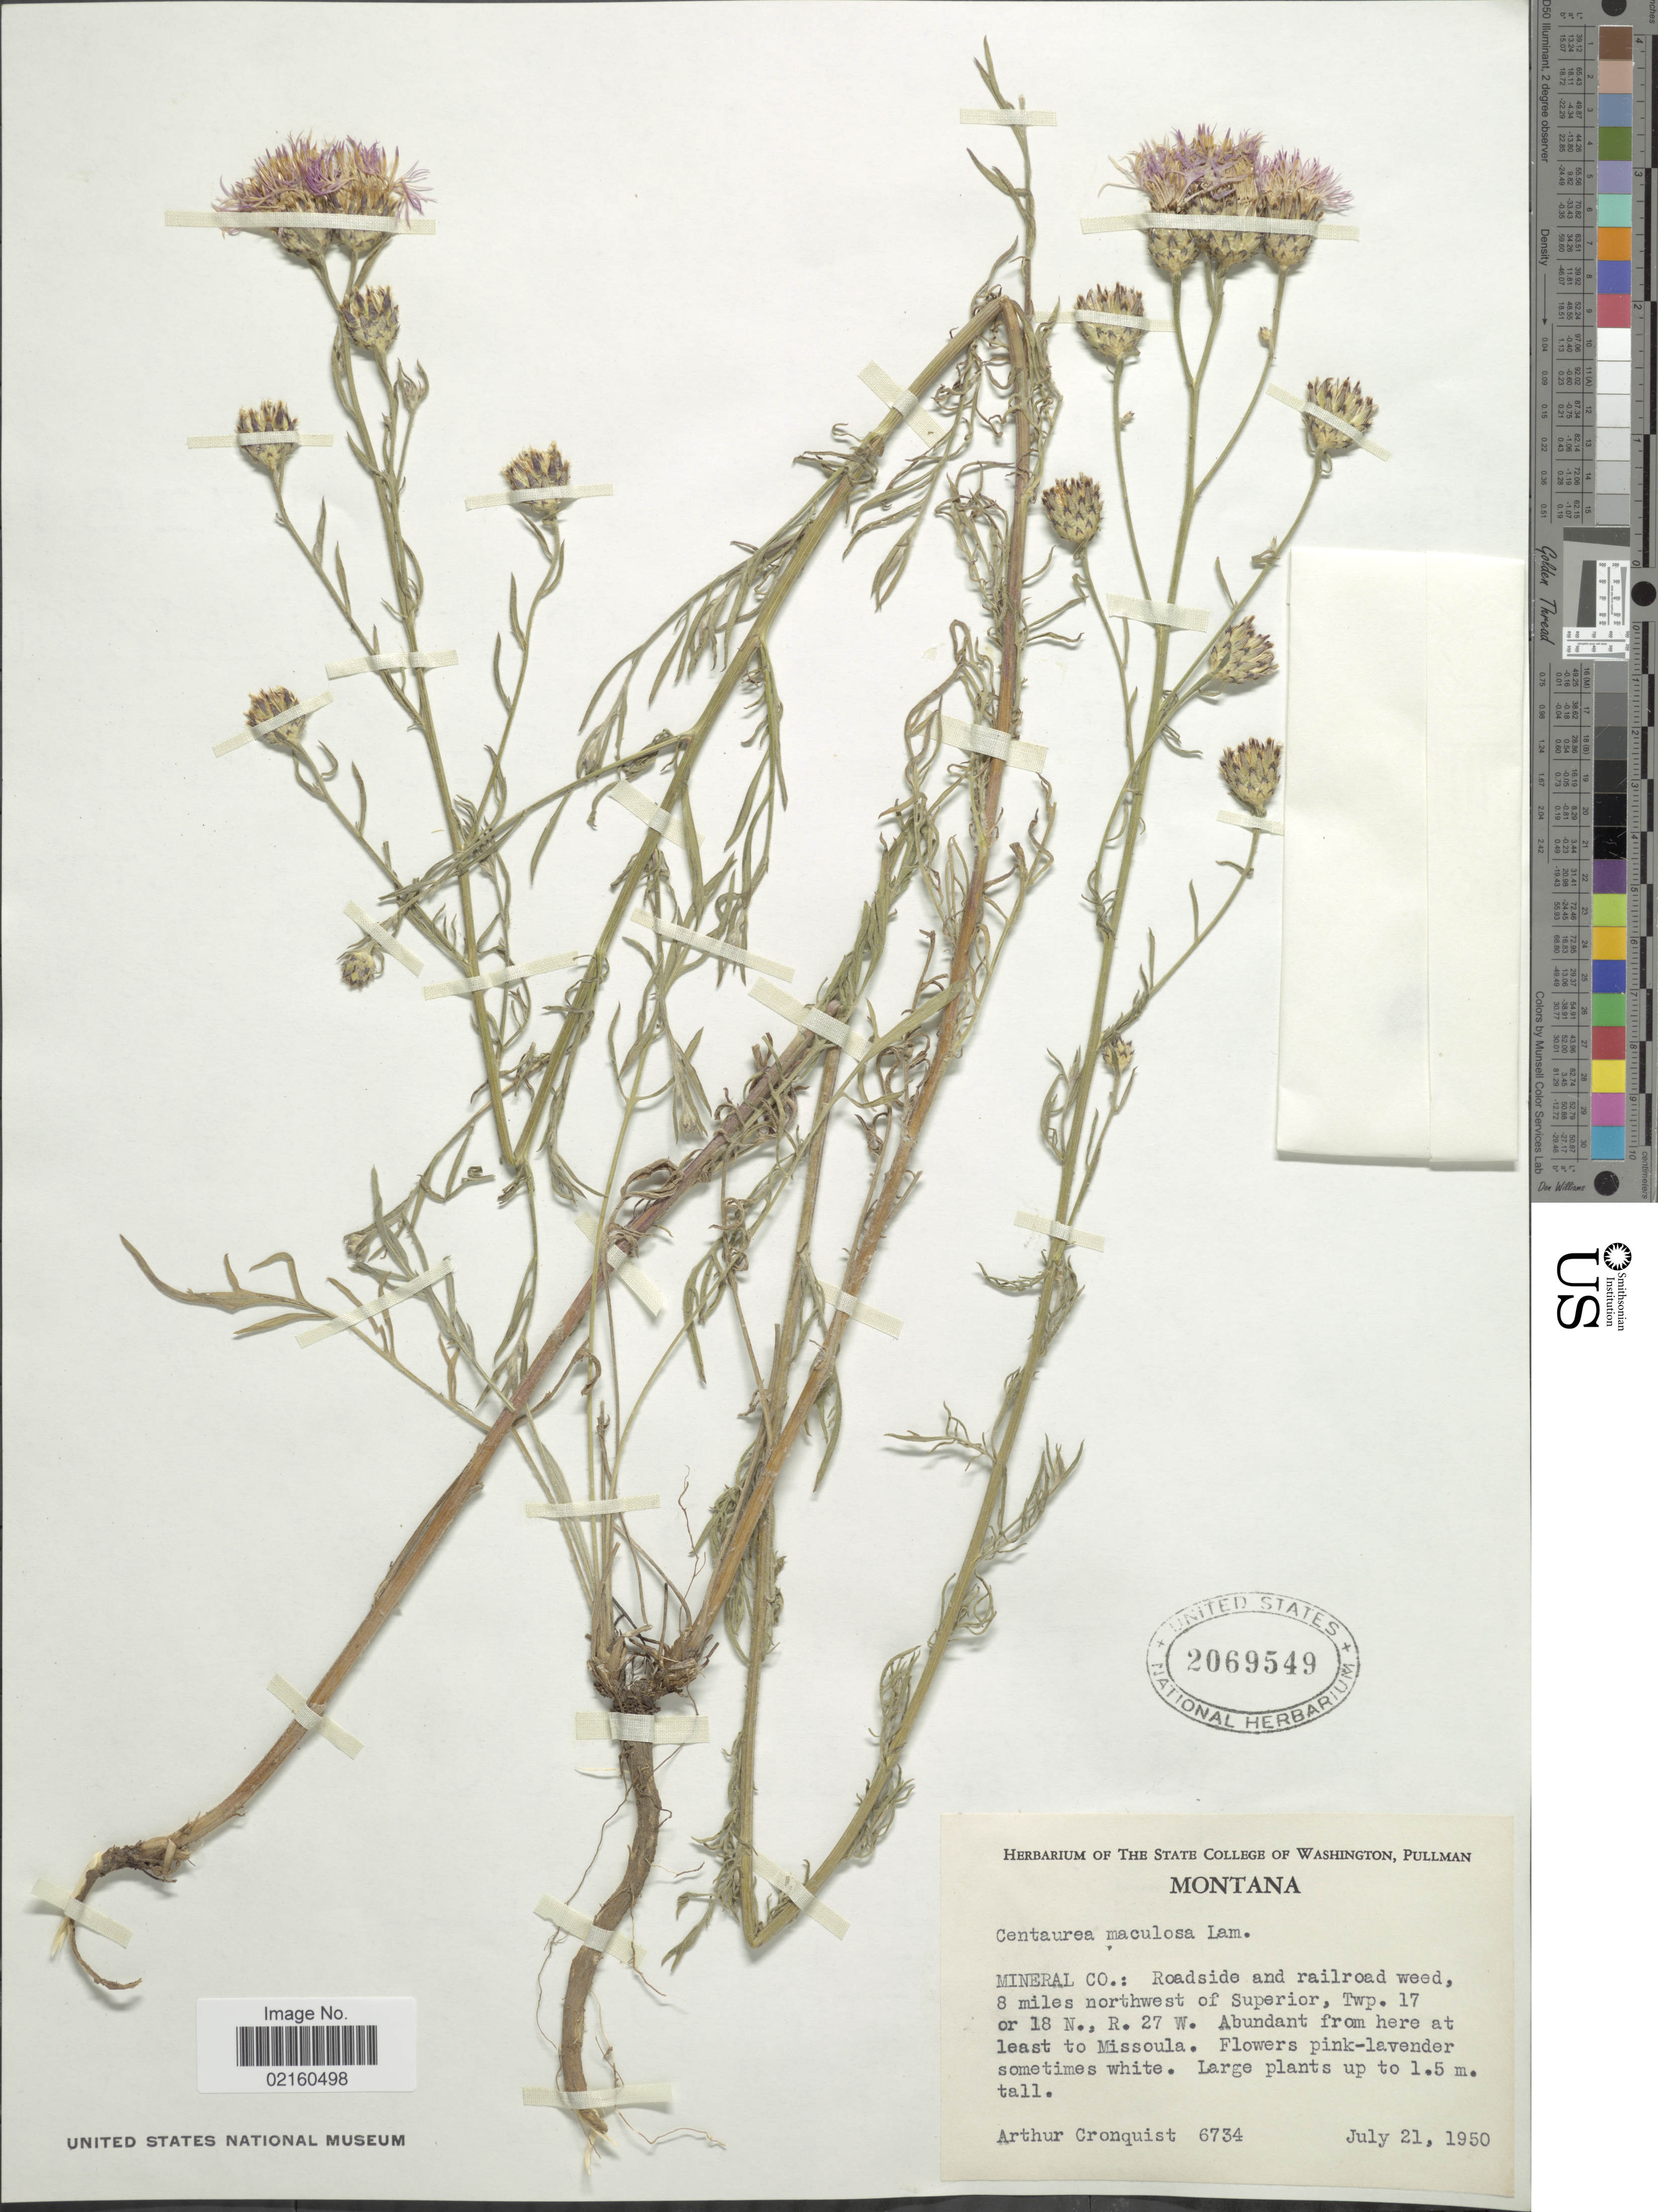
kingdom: Plantae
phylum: Tracheophyta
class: Magnoliopsida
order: Asterales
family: Asteraceae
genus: Centaurea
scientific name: Centaurea stoebe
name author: L.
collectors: A. J. Cronquist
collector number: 6734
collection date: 1950-07-21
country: United States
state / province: Montana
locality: Mineral Co., 8 miles northwest of Superior, Twp 17, or 18N, R27W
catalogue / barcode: US 2069549